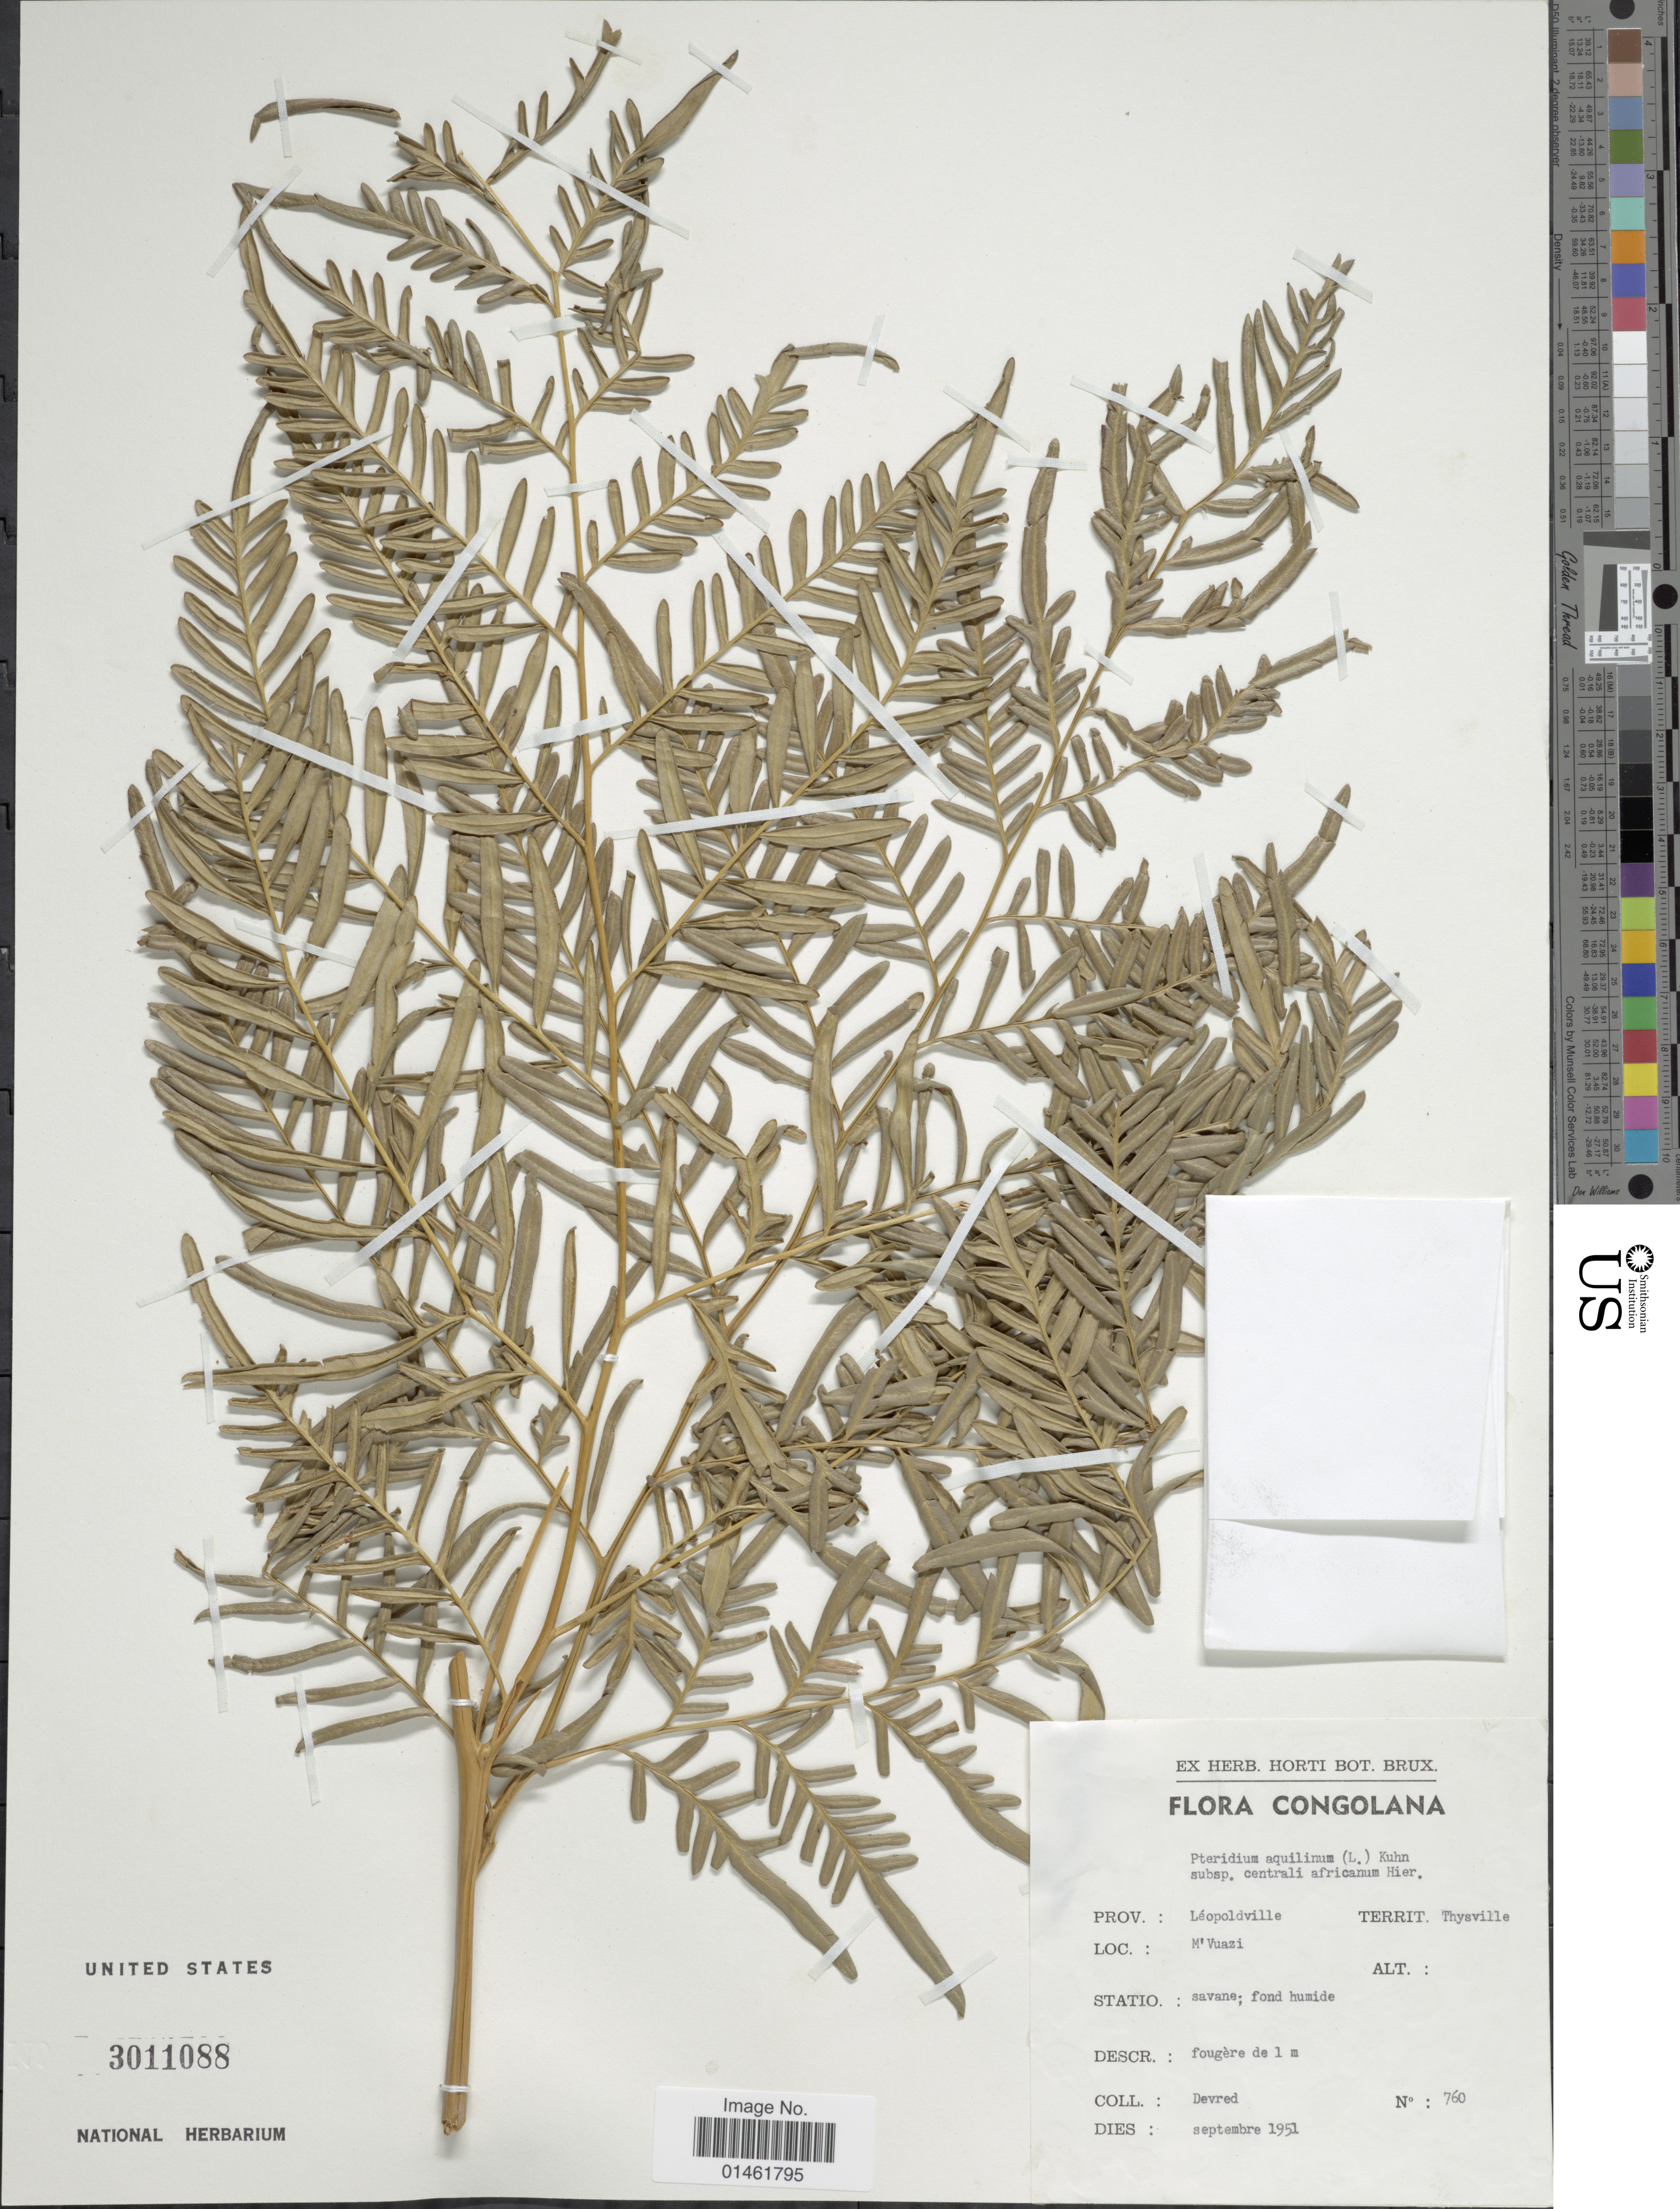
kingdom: Plantae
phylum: Tracheophyta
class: Polypodiopsida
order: Polypodiales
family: Dennstaedtiaceae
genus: Pteridium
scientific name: Pteridium aquilinum var. africanum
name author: (L.) Kuhn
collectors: Devred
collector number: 760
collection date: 1951-09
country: Congo, Democratic Republic of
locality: Congolana, Prov. Léopoldville, Terrot: Thysville, M'Vuazi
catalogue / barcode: US 3011088